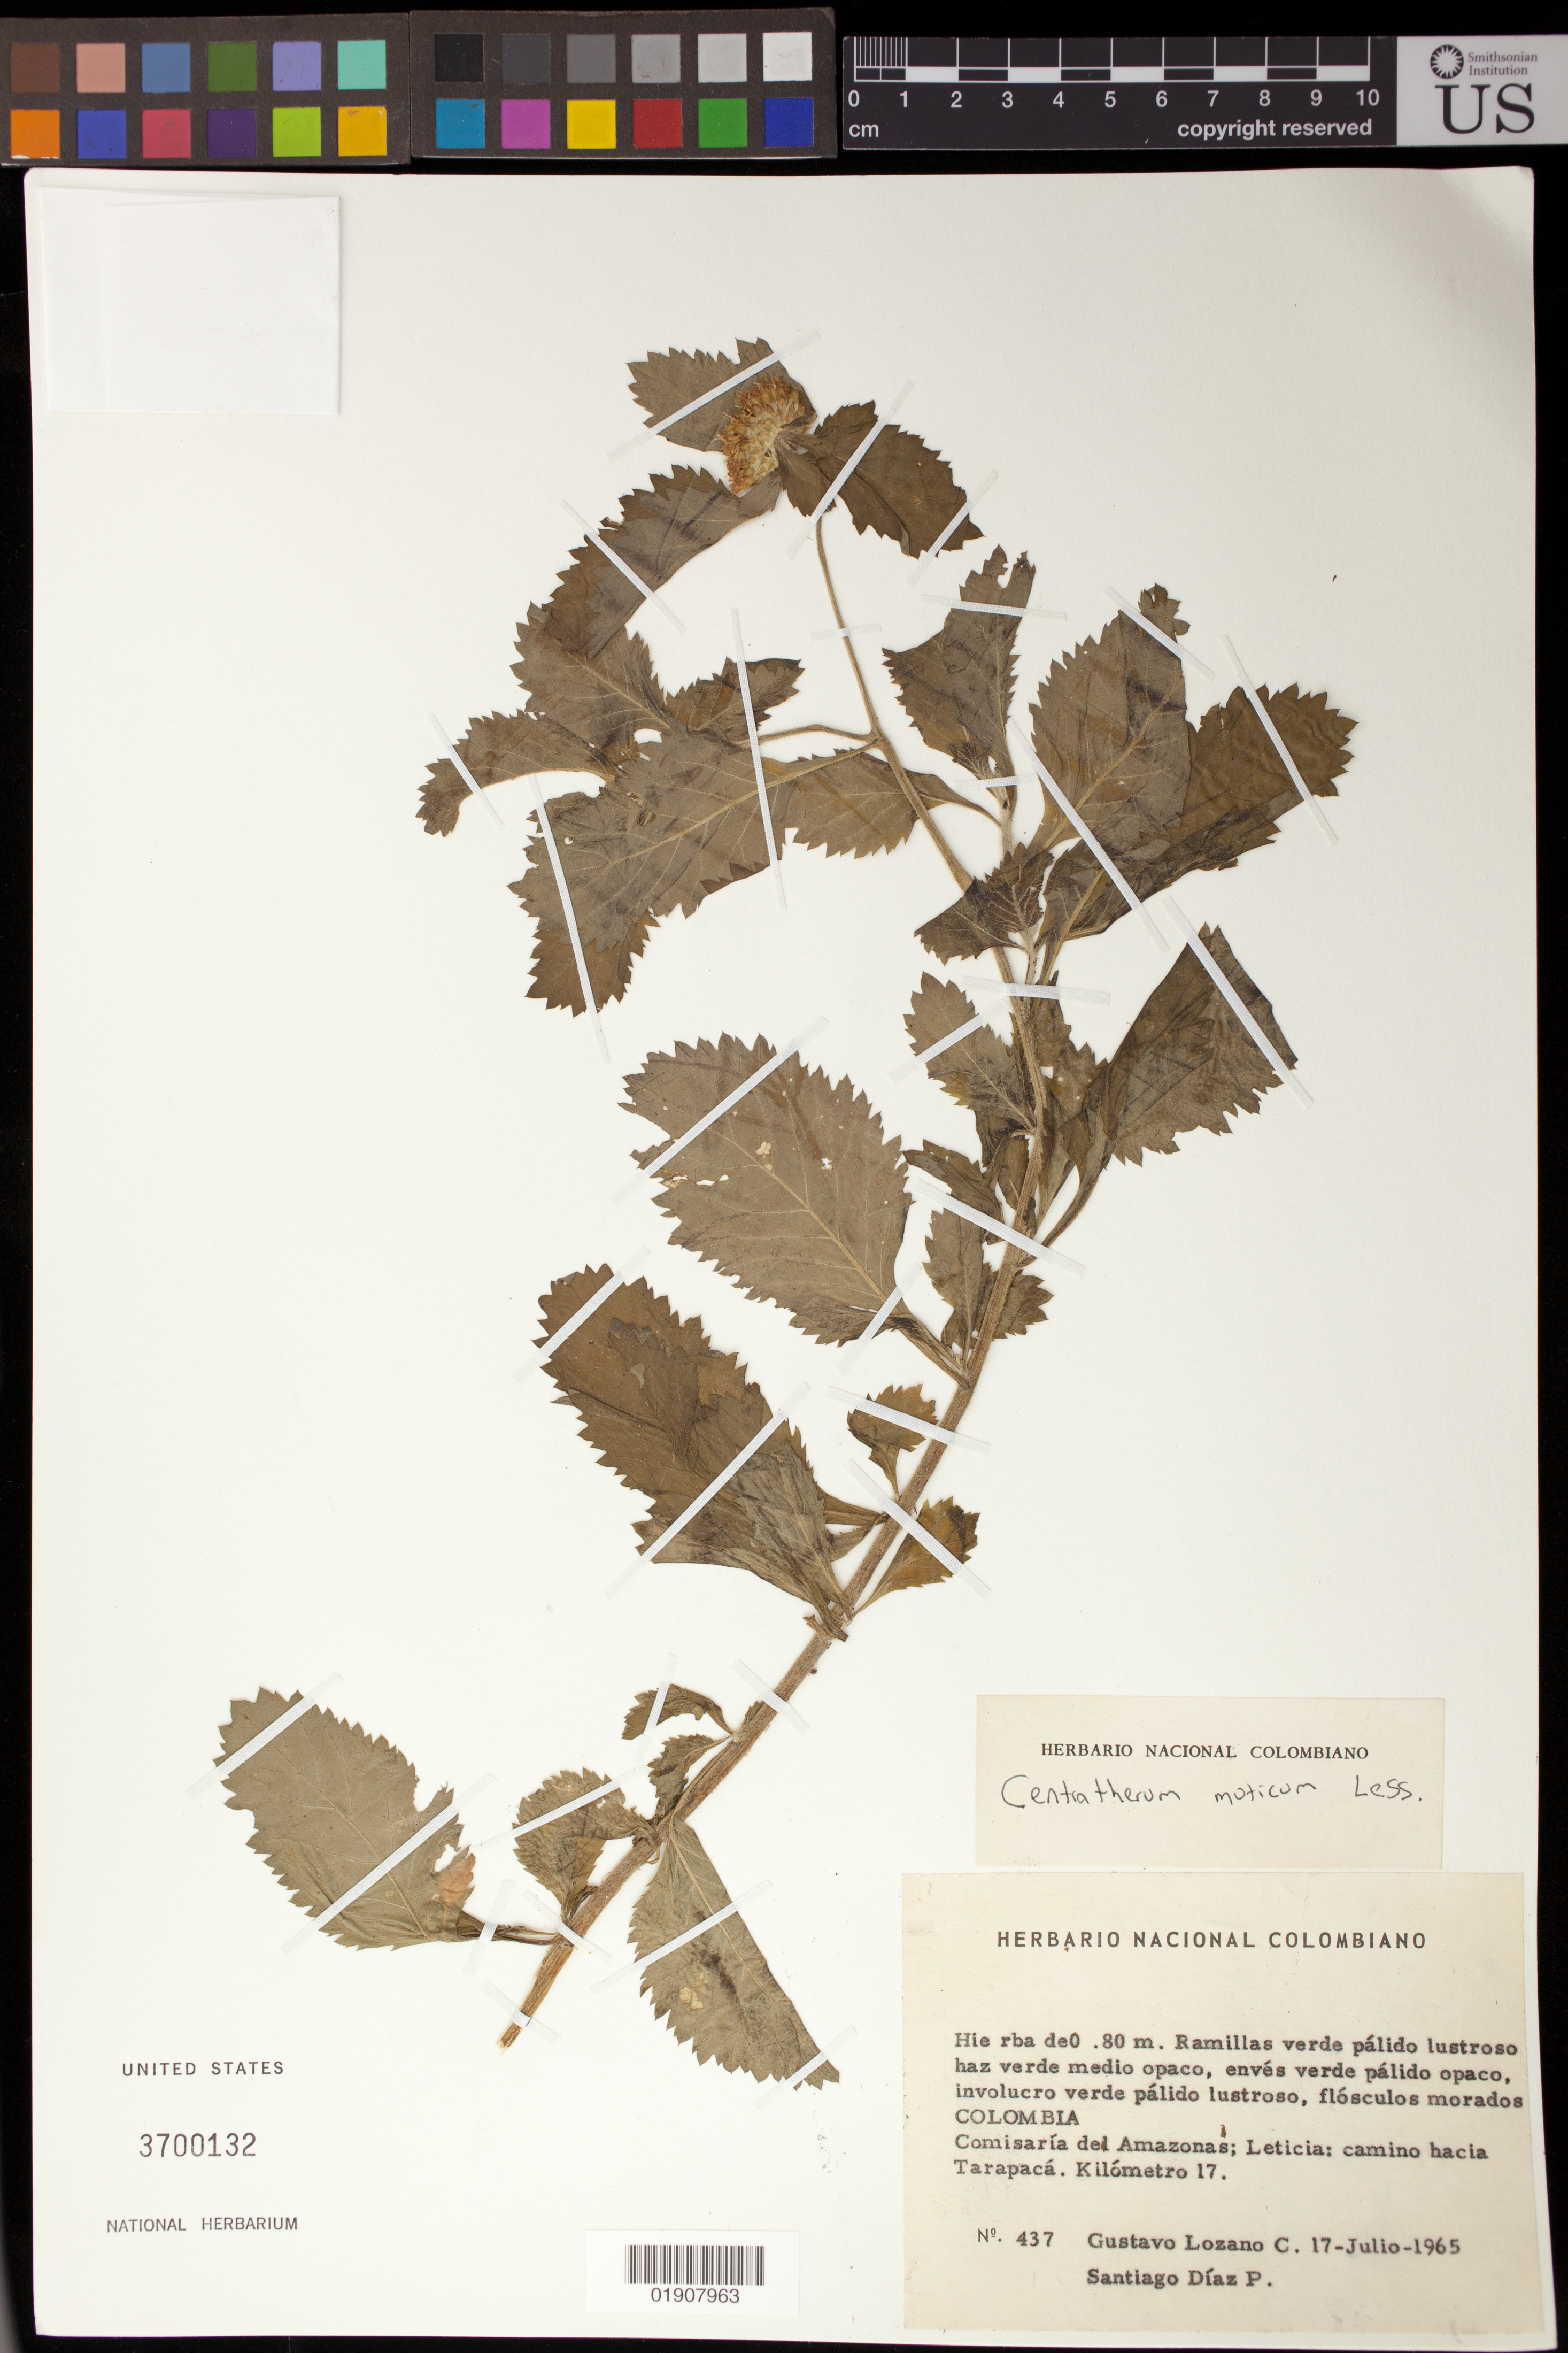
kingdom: Plantae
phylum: Tracheophyta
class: Magnoliopsida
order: Asterales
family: Asteraceae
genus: Centratherum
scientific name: Centratherum punctatum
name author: Cass.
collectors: G. Lozano-Contreras & S. Díaz Píedrahíta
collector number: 437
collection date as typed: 17-Julio-1965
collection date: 1965-07-17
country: Colombia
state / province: Amazônas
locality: Leticia; camino hacia Tarapacá: Kilómetro 17.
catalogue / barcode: US 3700132